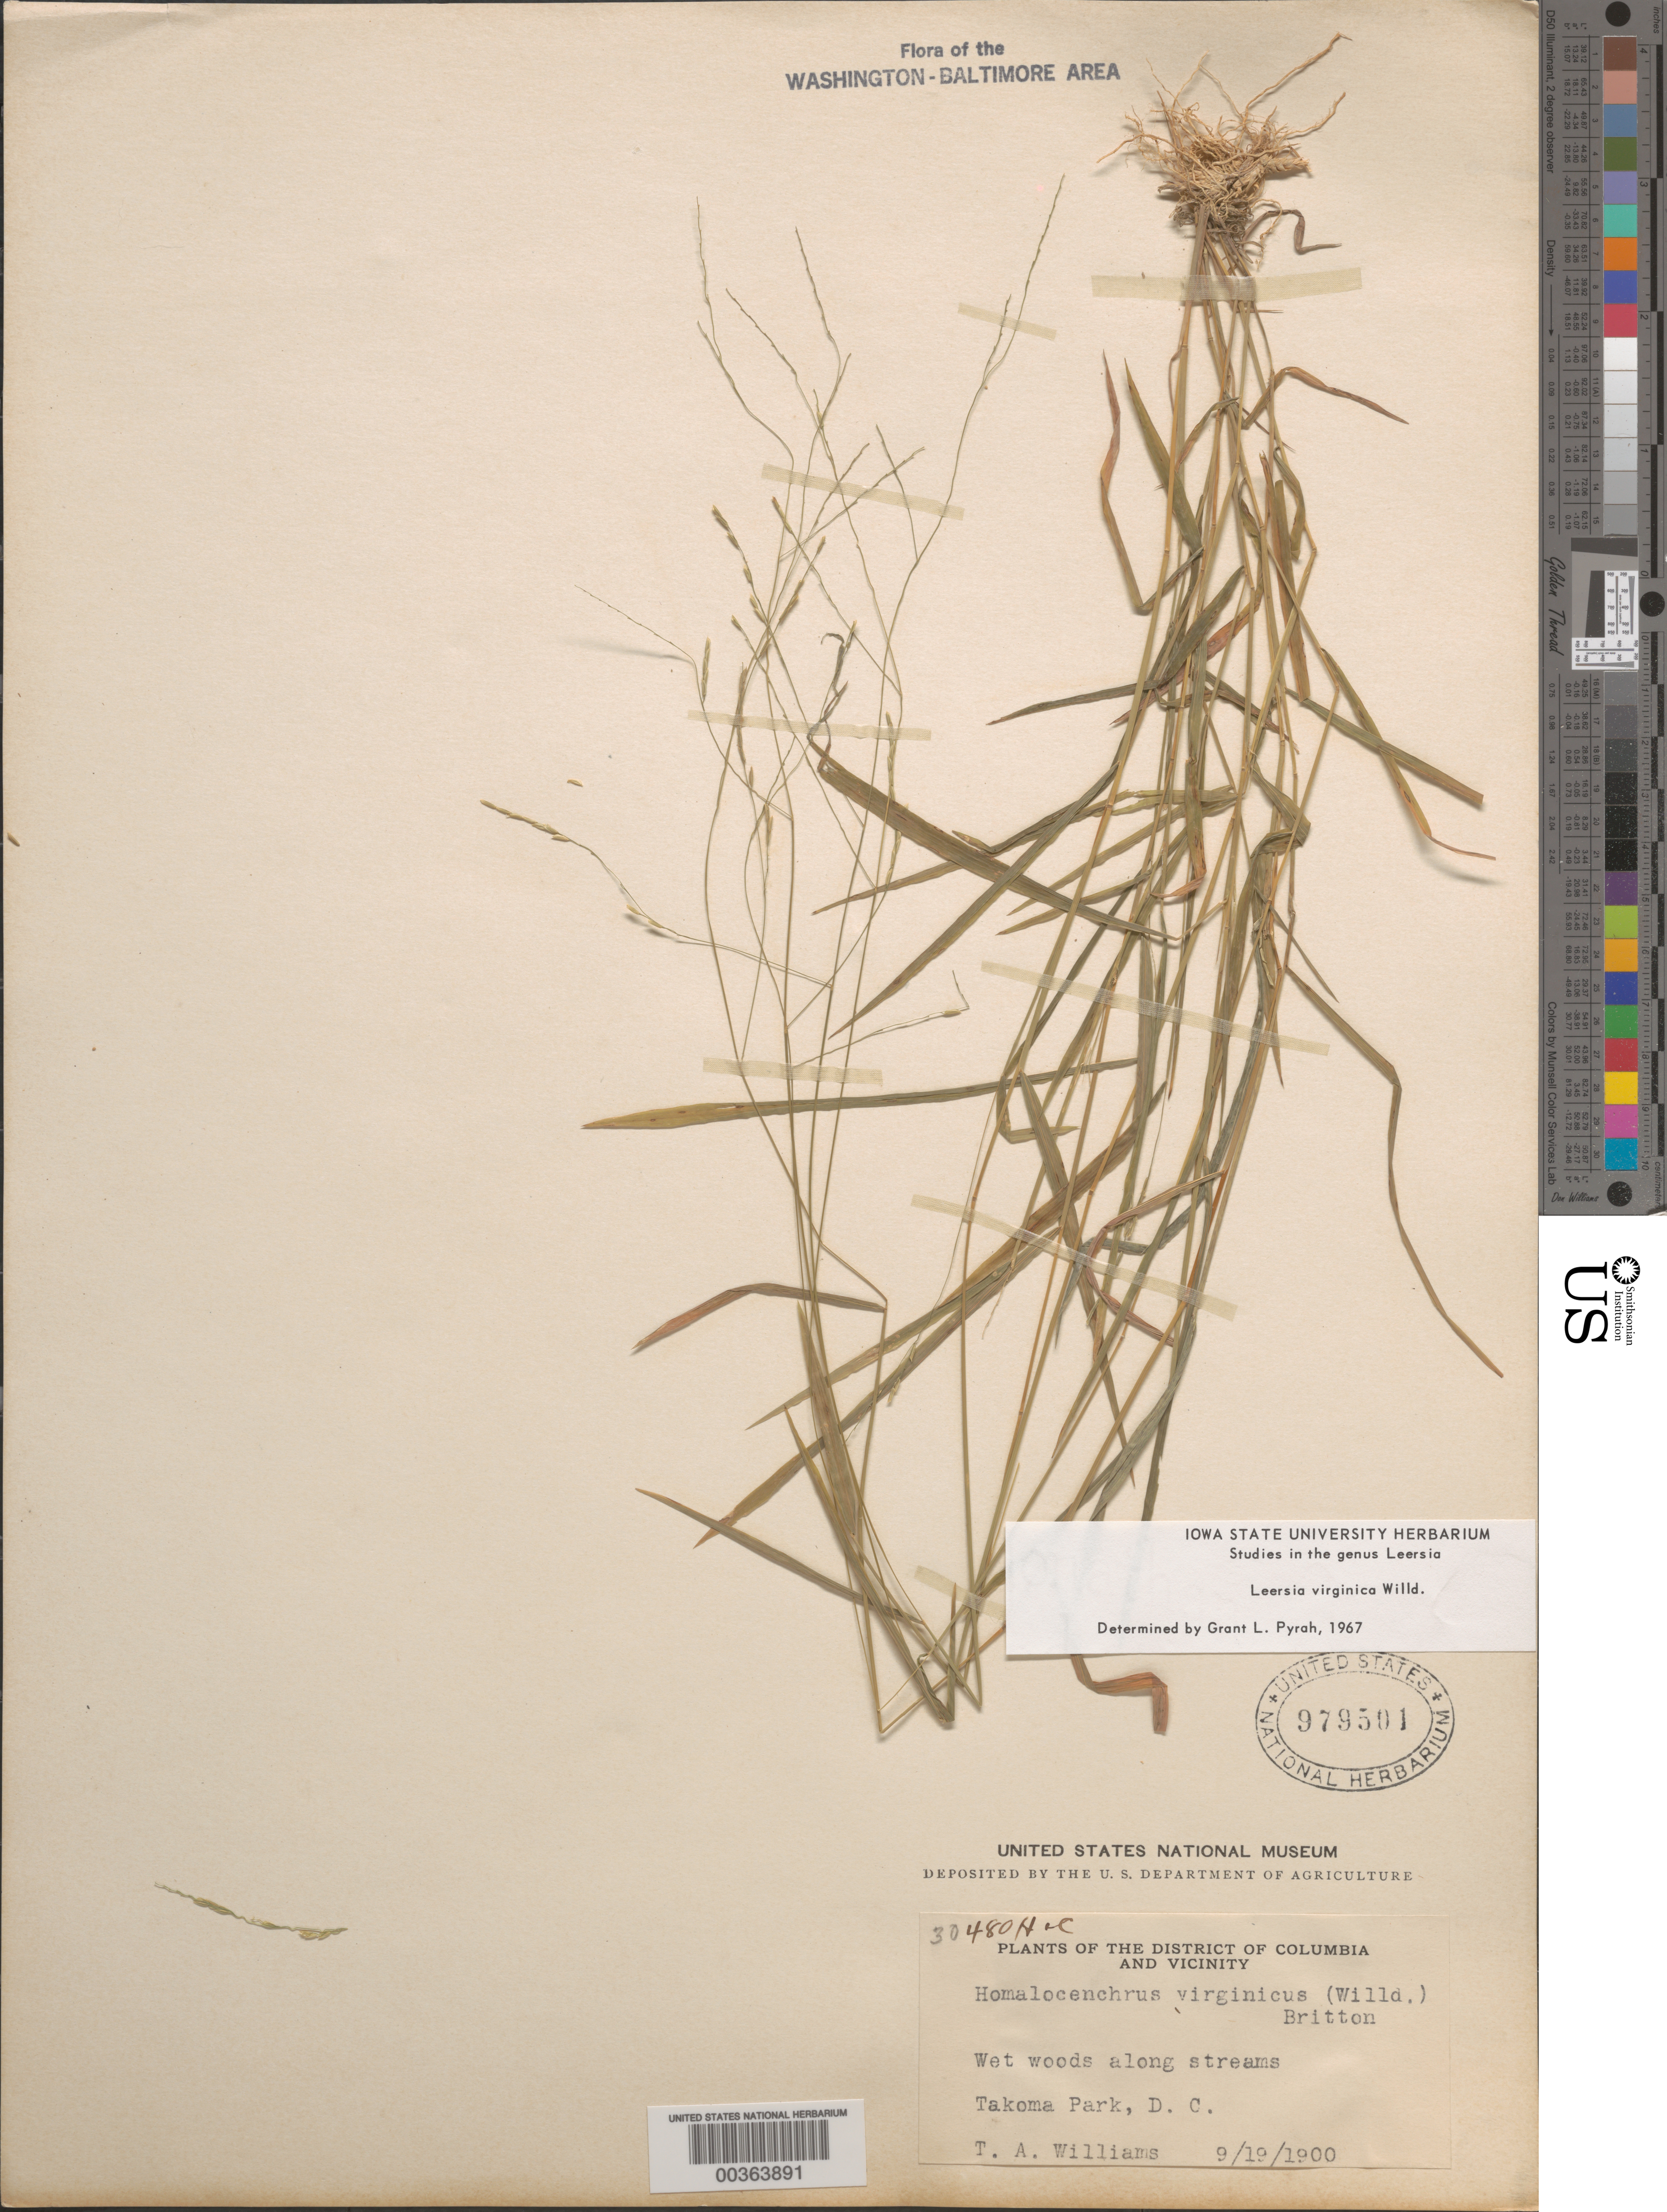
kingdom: Plantae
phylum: Tracheophyta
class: Liliopsida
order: Poales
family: Poaceae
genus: Leersia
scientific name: Leersia virginica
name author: Willd.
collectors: T. A. Williams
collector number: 30480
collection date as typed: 19 Sep 1900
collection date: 1900-09-19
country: United States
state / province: District of Columbia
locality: Takoma Park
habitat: Wet woods along stream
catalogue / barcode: US 979501